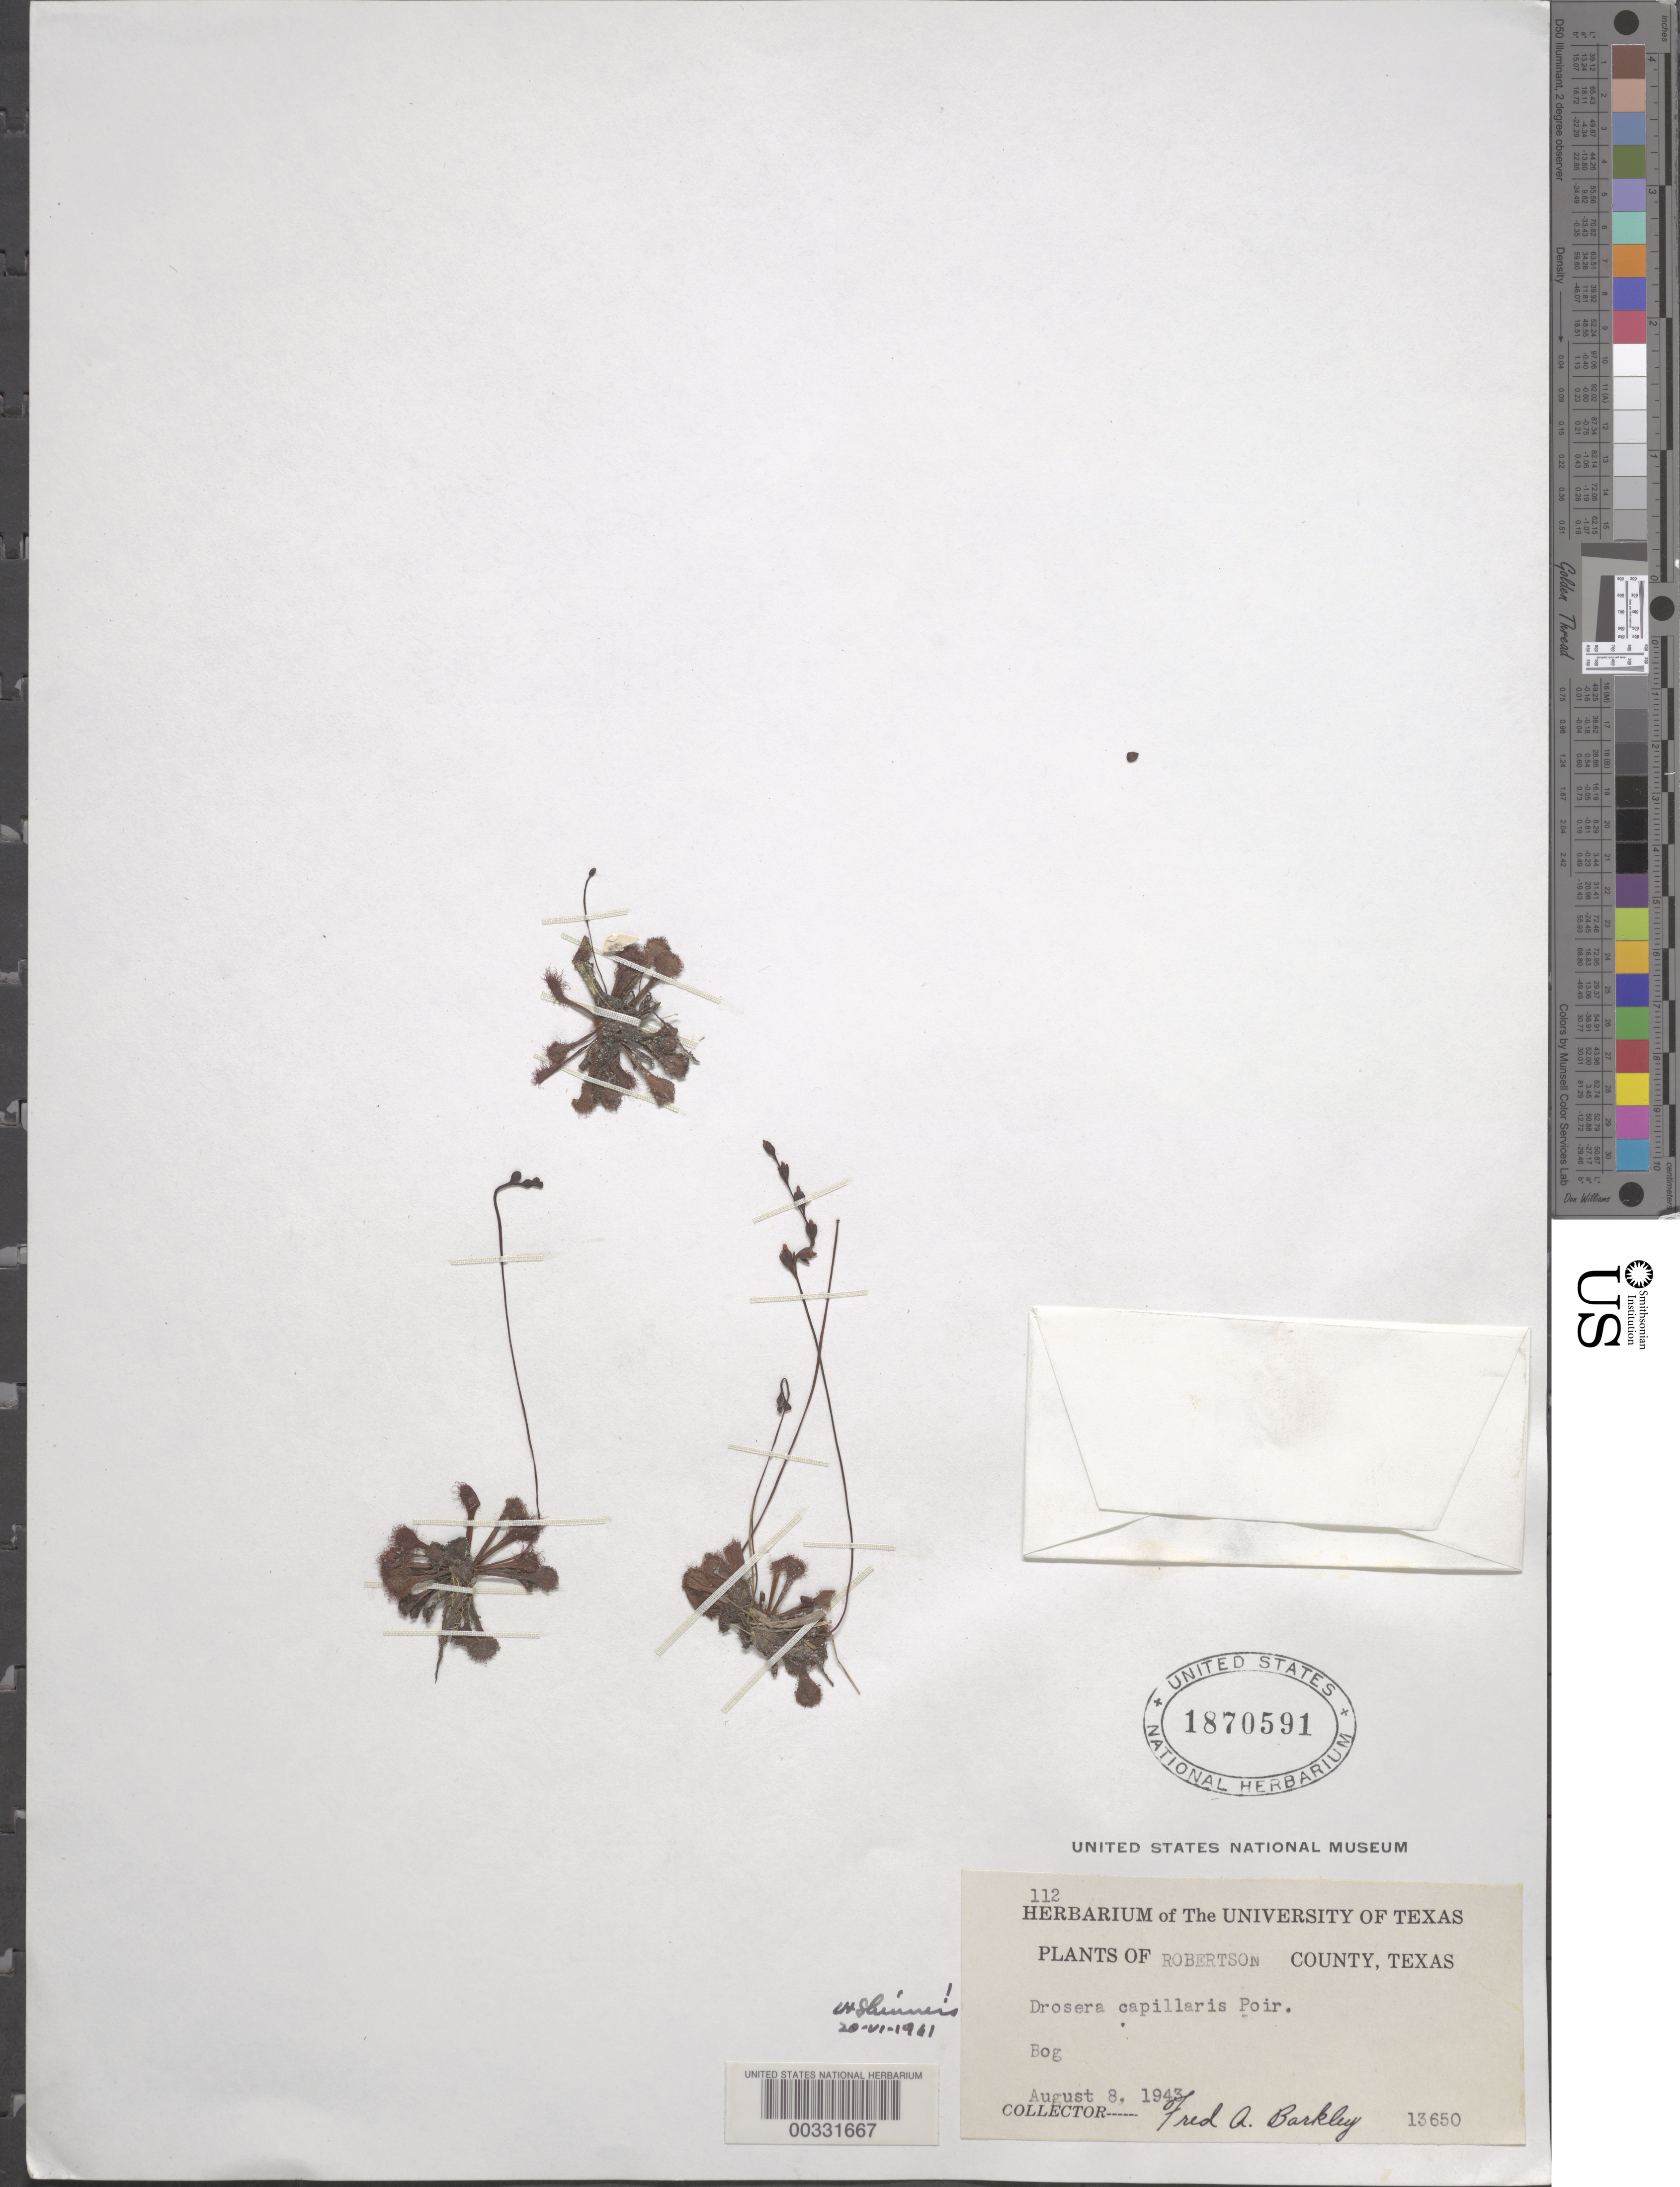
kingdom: Plantae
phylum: Tracheophyta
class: Magnoliopsida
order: Caryophyllales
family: Droseraceae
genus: Drosera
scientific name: Drosera capillaris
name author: Poir.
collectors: F. A. Barkley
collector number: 13650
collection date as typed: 08 Aug 1943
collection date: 1943-08-08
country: United States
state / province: Texas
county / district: Robertson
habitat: Bogs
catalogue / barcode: US 1870591